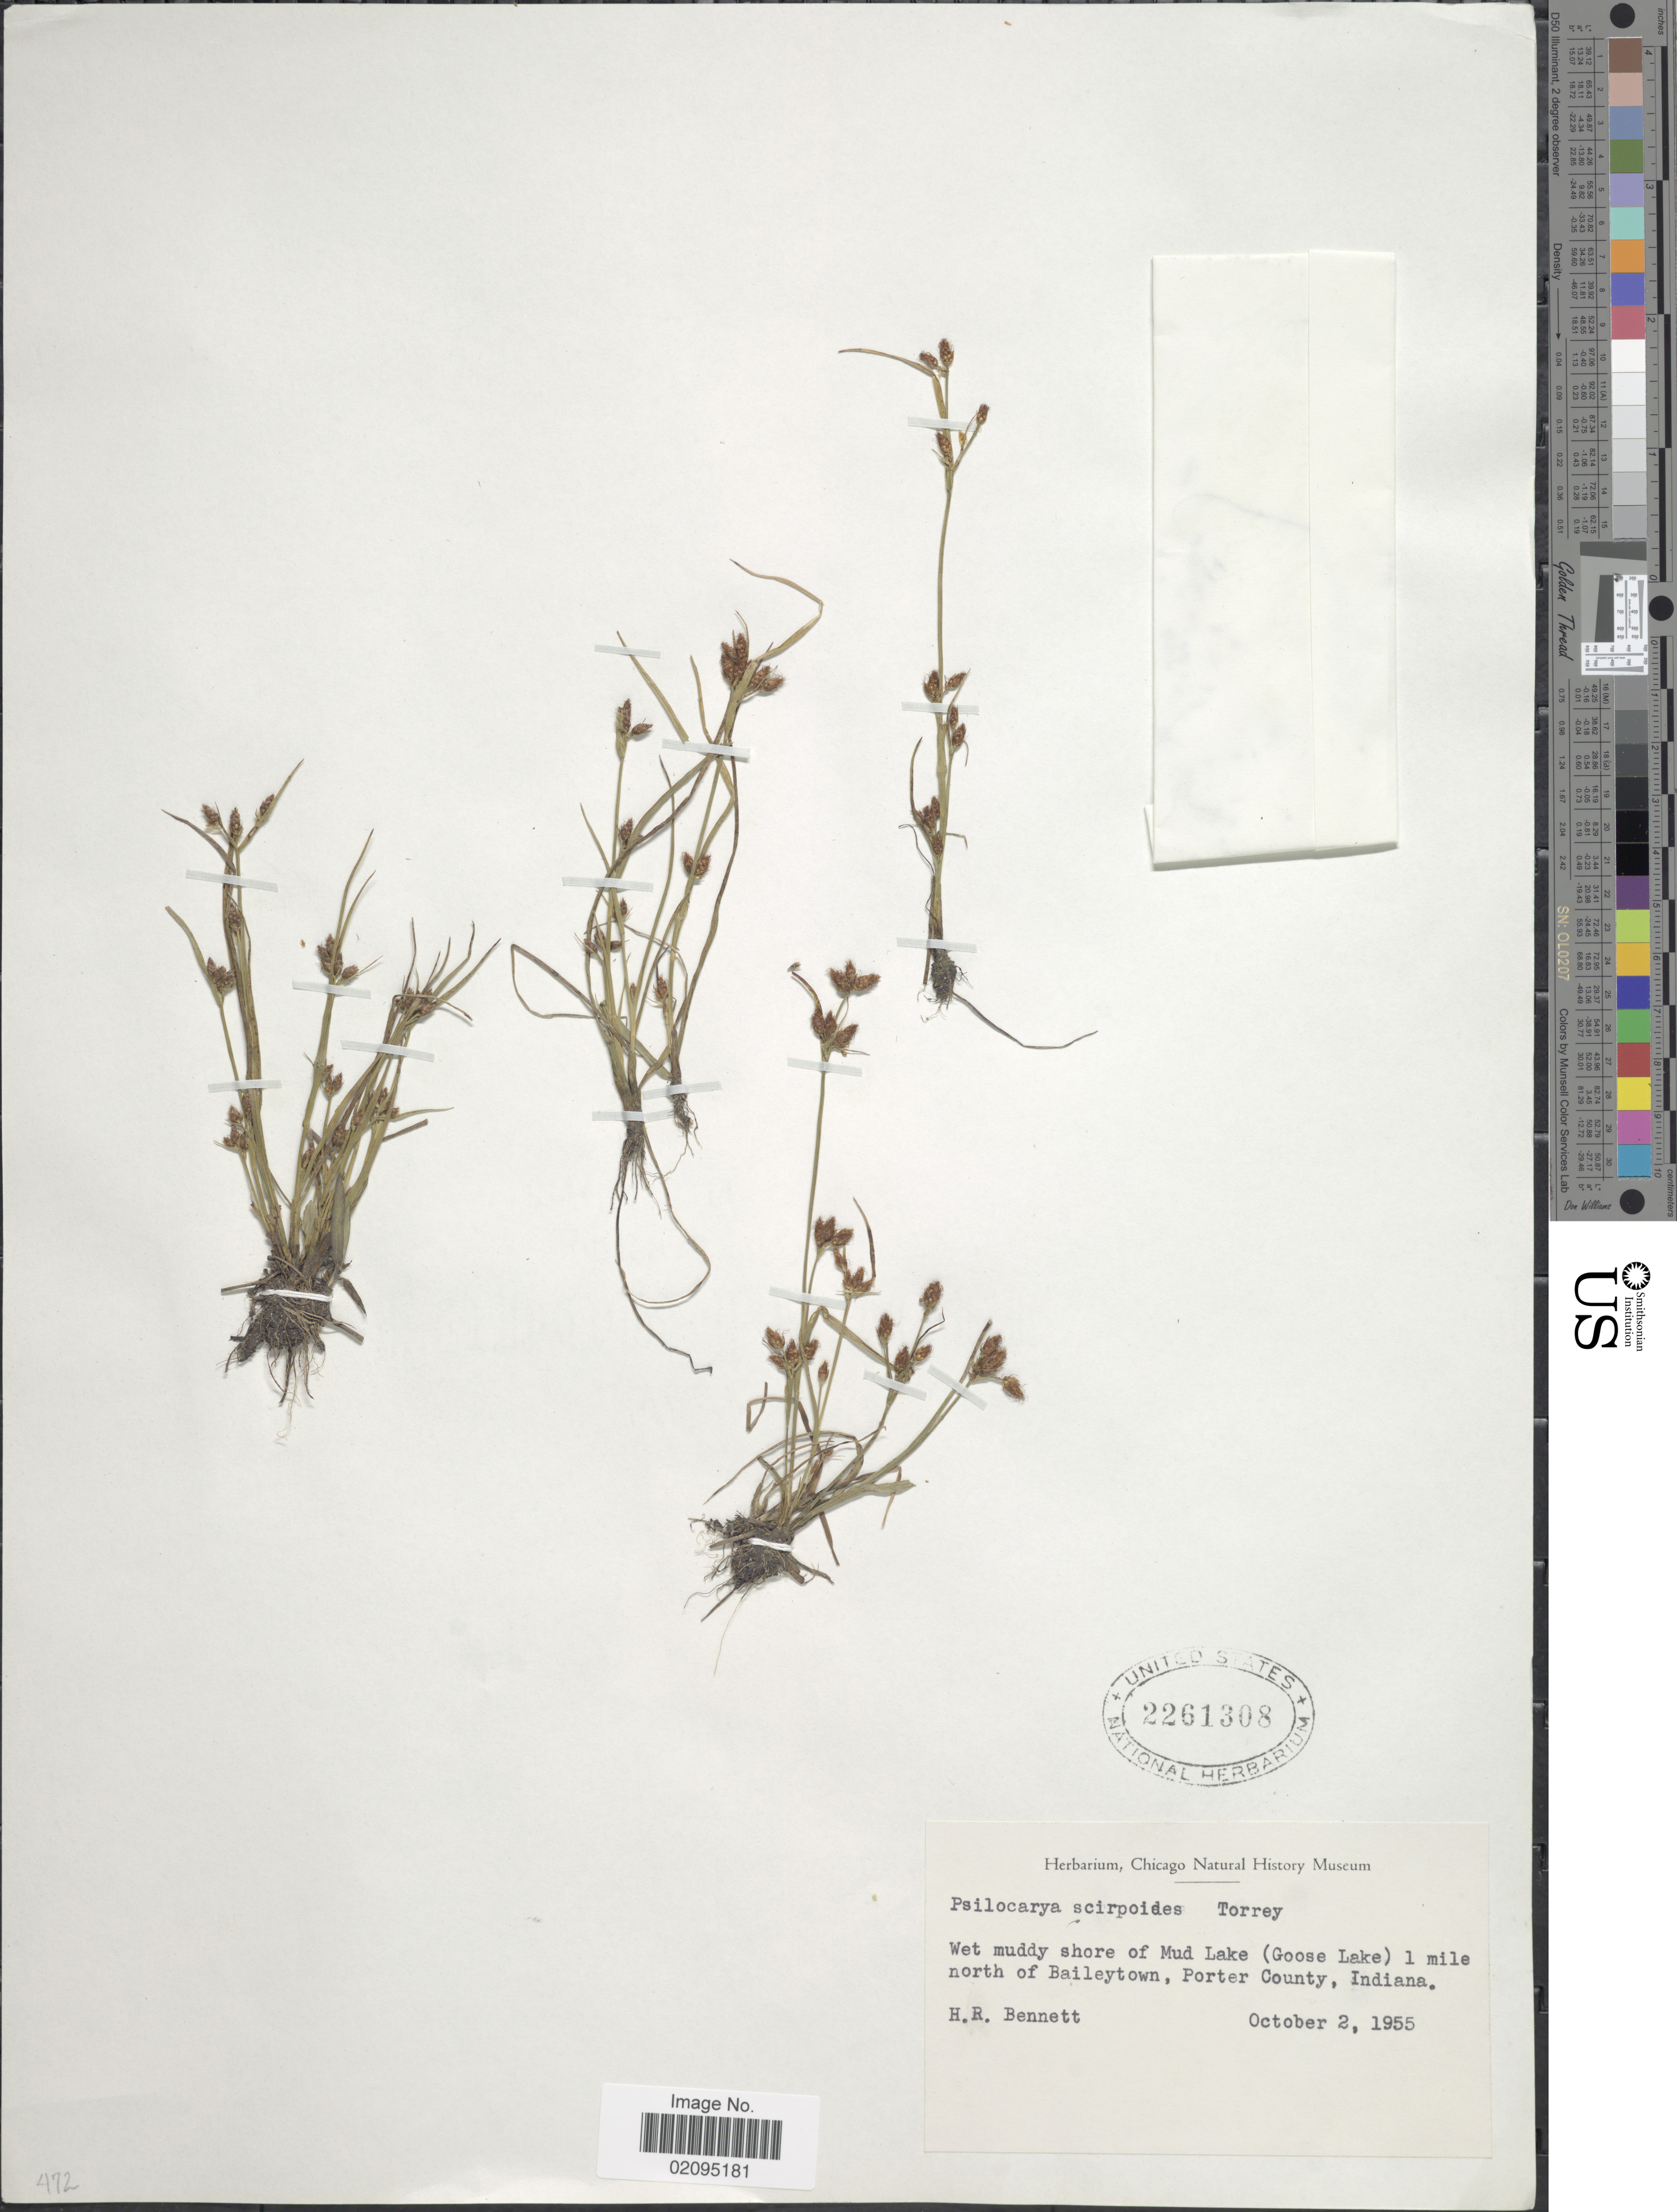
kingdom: Plantae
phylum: Tracheophyta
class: Liliopsida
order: Poales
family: Cyperaceae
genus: Rhynchospora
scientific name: Rhynchospora scirpoides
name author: (Torr.) Griseb.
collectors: H. R. Bennett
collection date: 1955-10-02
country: United States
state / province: Indiana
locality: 1 mile nort of Baileytown, Porter County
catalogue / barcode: US 2261308